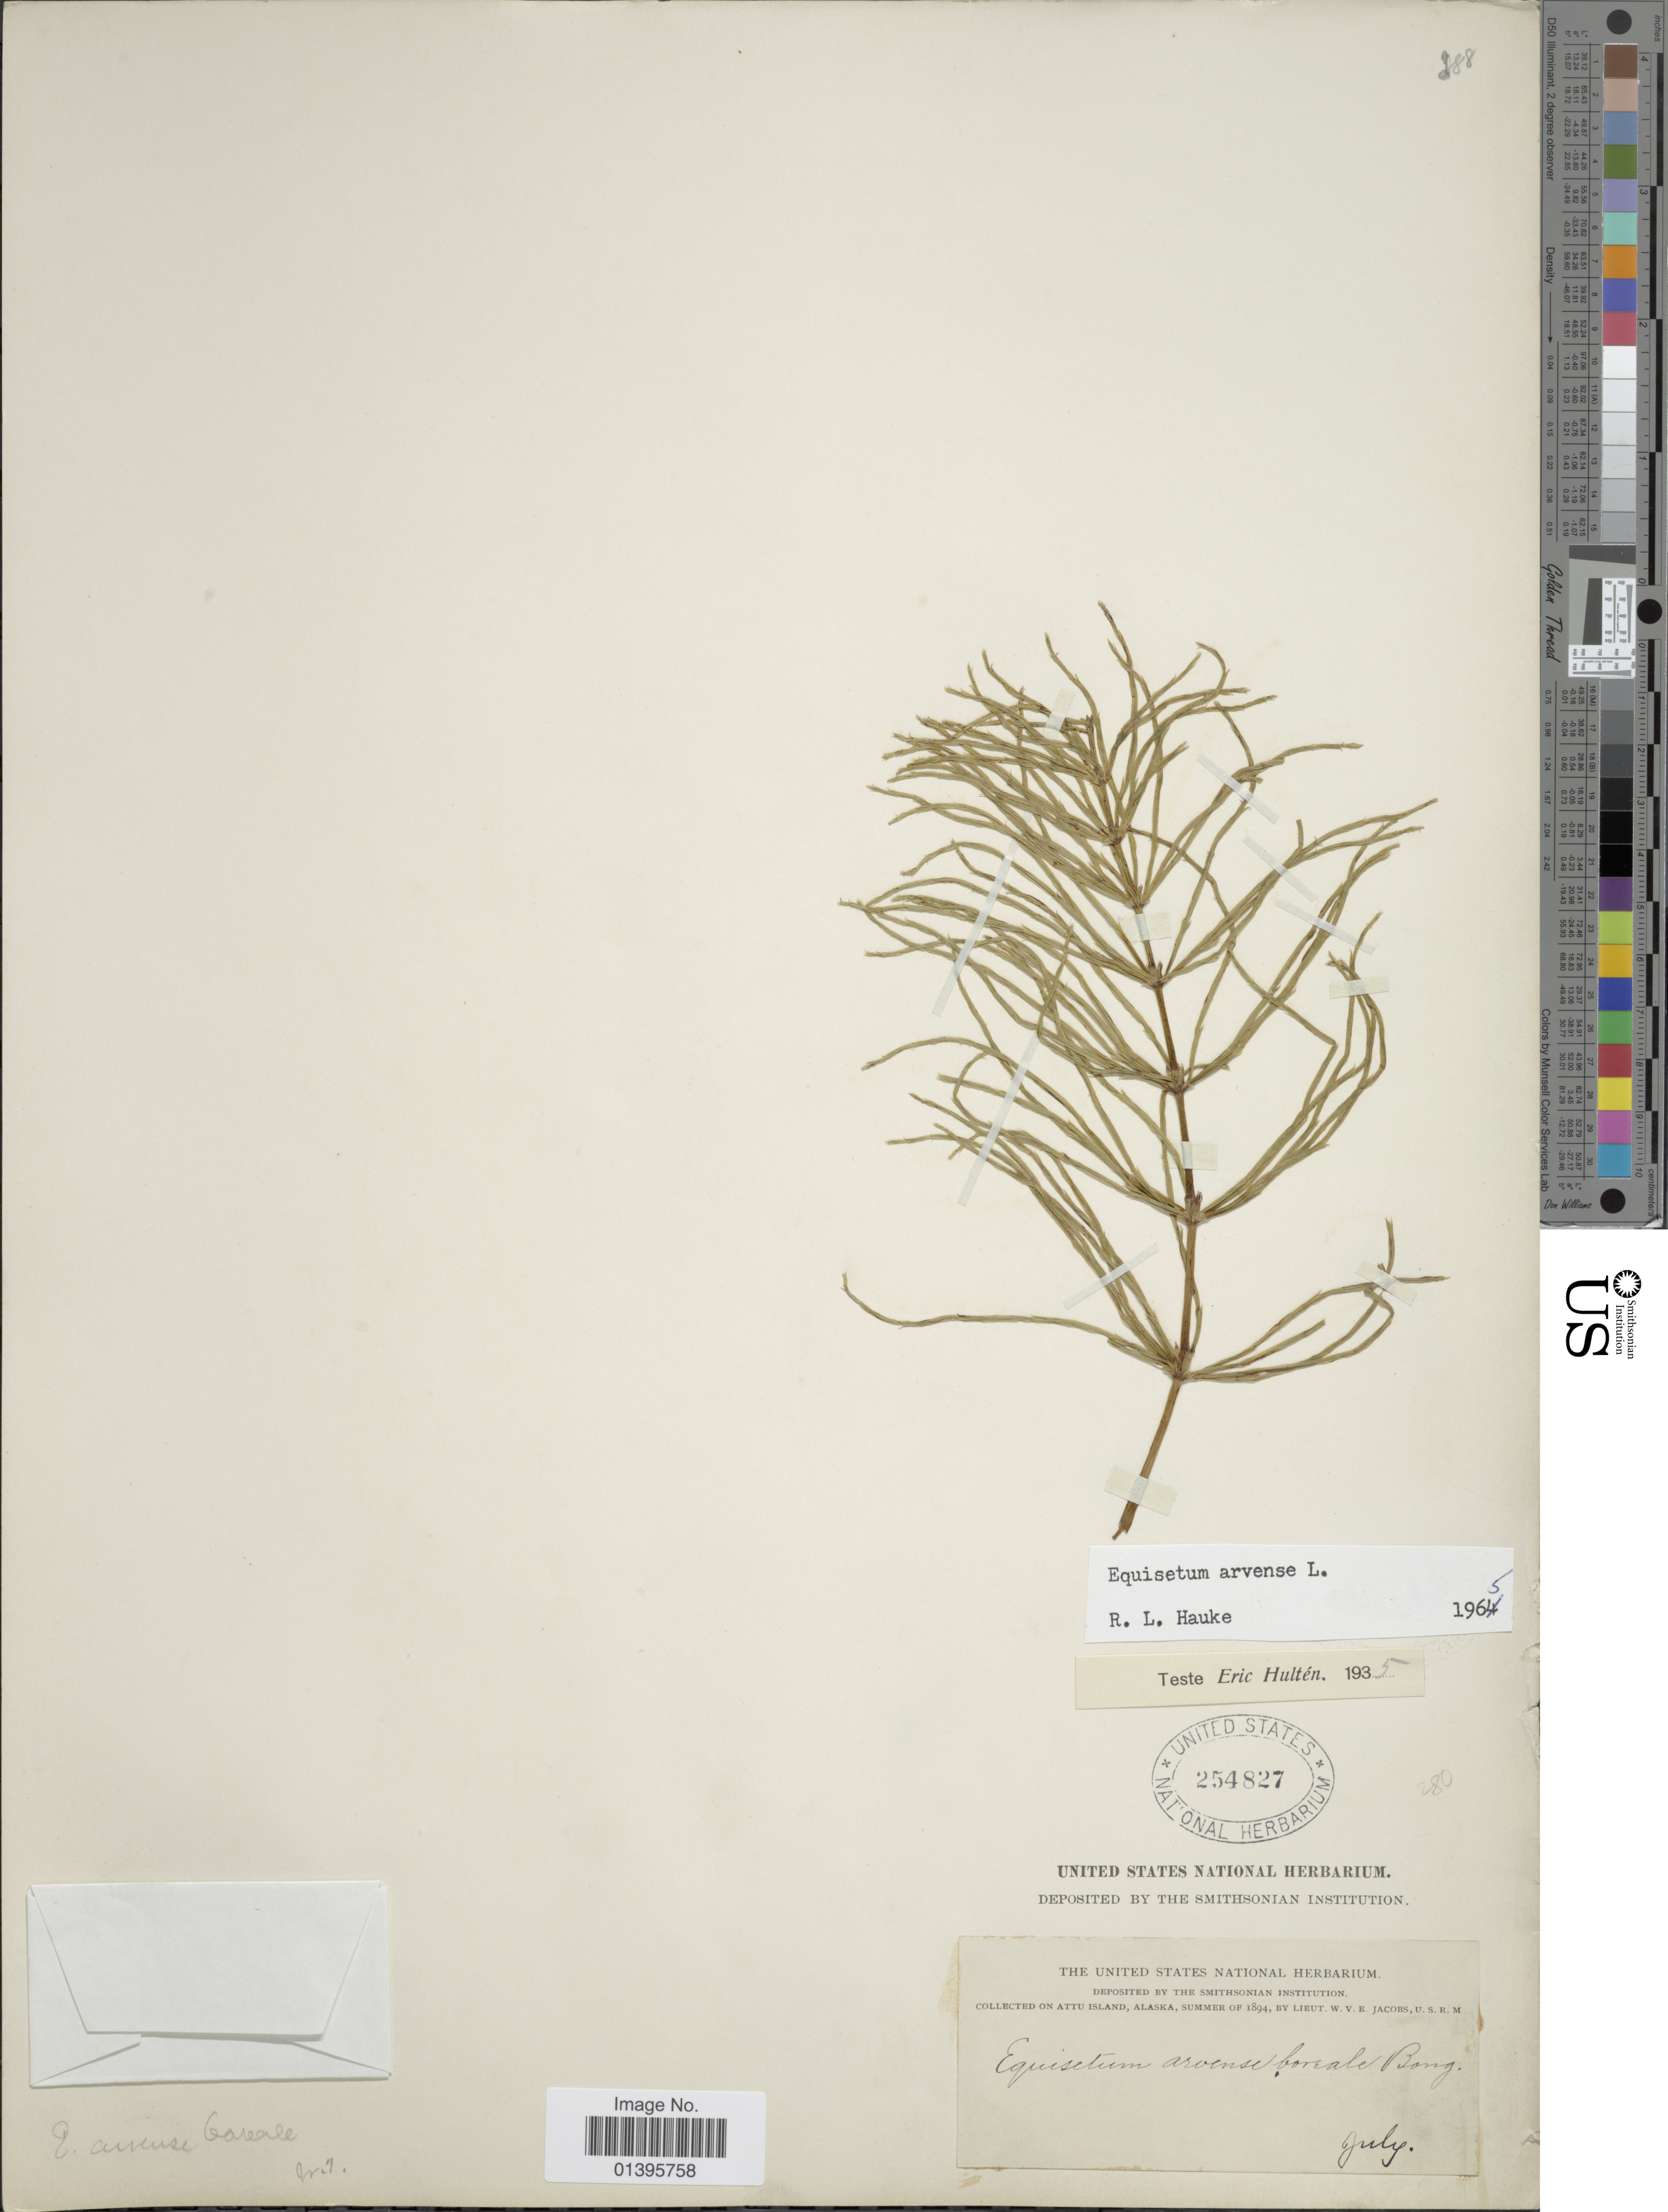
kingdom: Plantae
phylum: Tracheophyta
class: Polypodiopsida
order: Equisetales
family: Equisetaceae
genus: Equisetum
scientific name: Equisetum arvense var. boreale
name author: (Bong.) Rupr.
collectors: W. V. E. Jacobs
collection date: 1894-07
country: United States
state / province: Alaska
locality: Attu Island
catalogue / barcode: US 254827